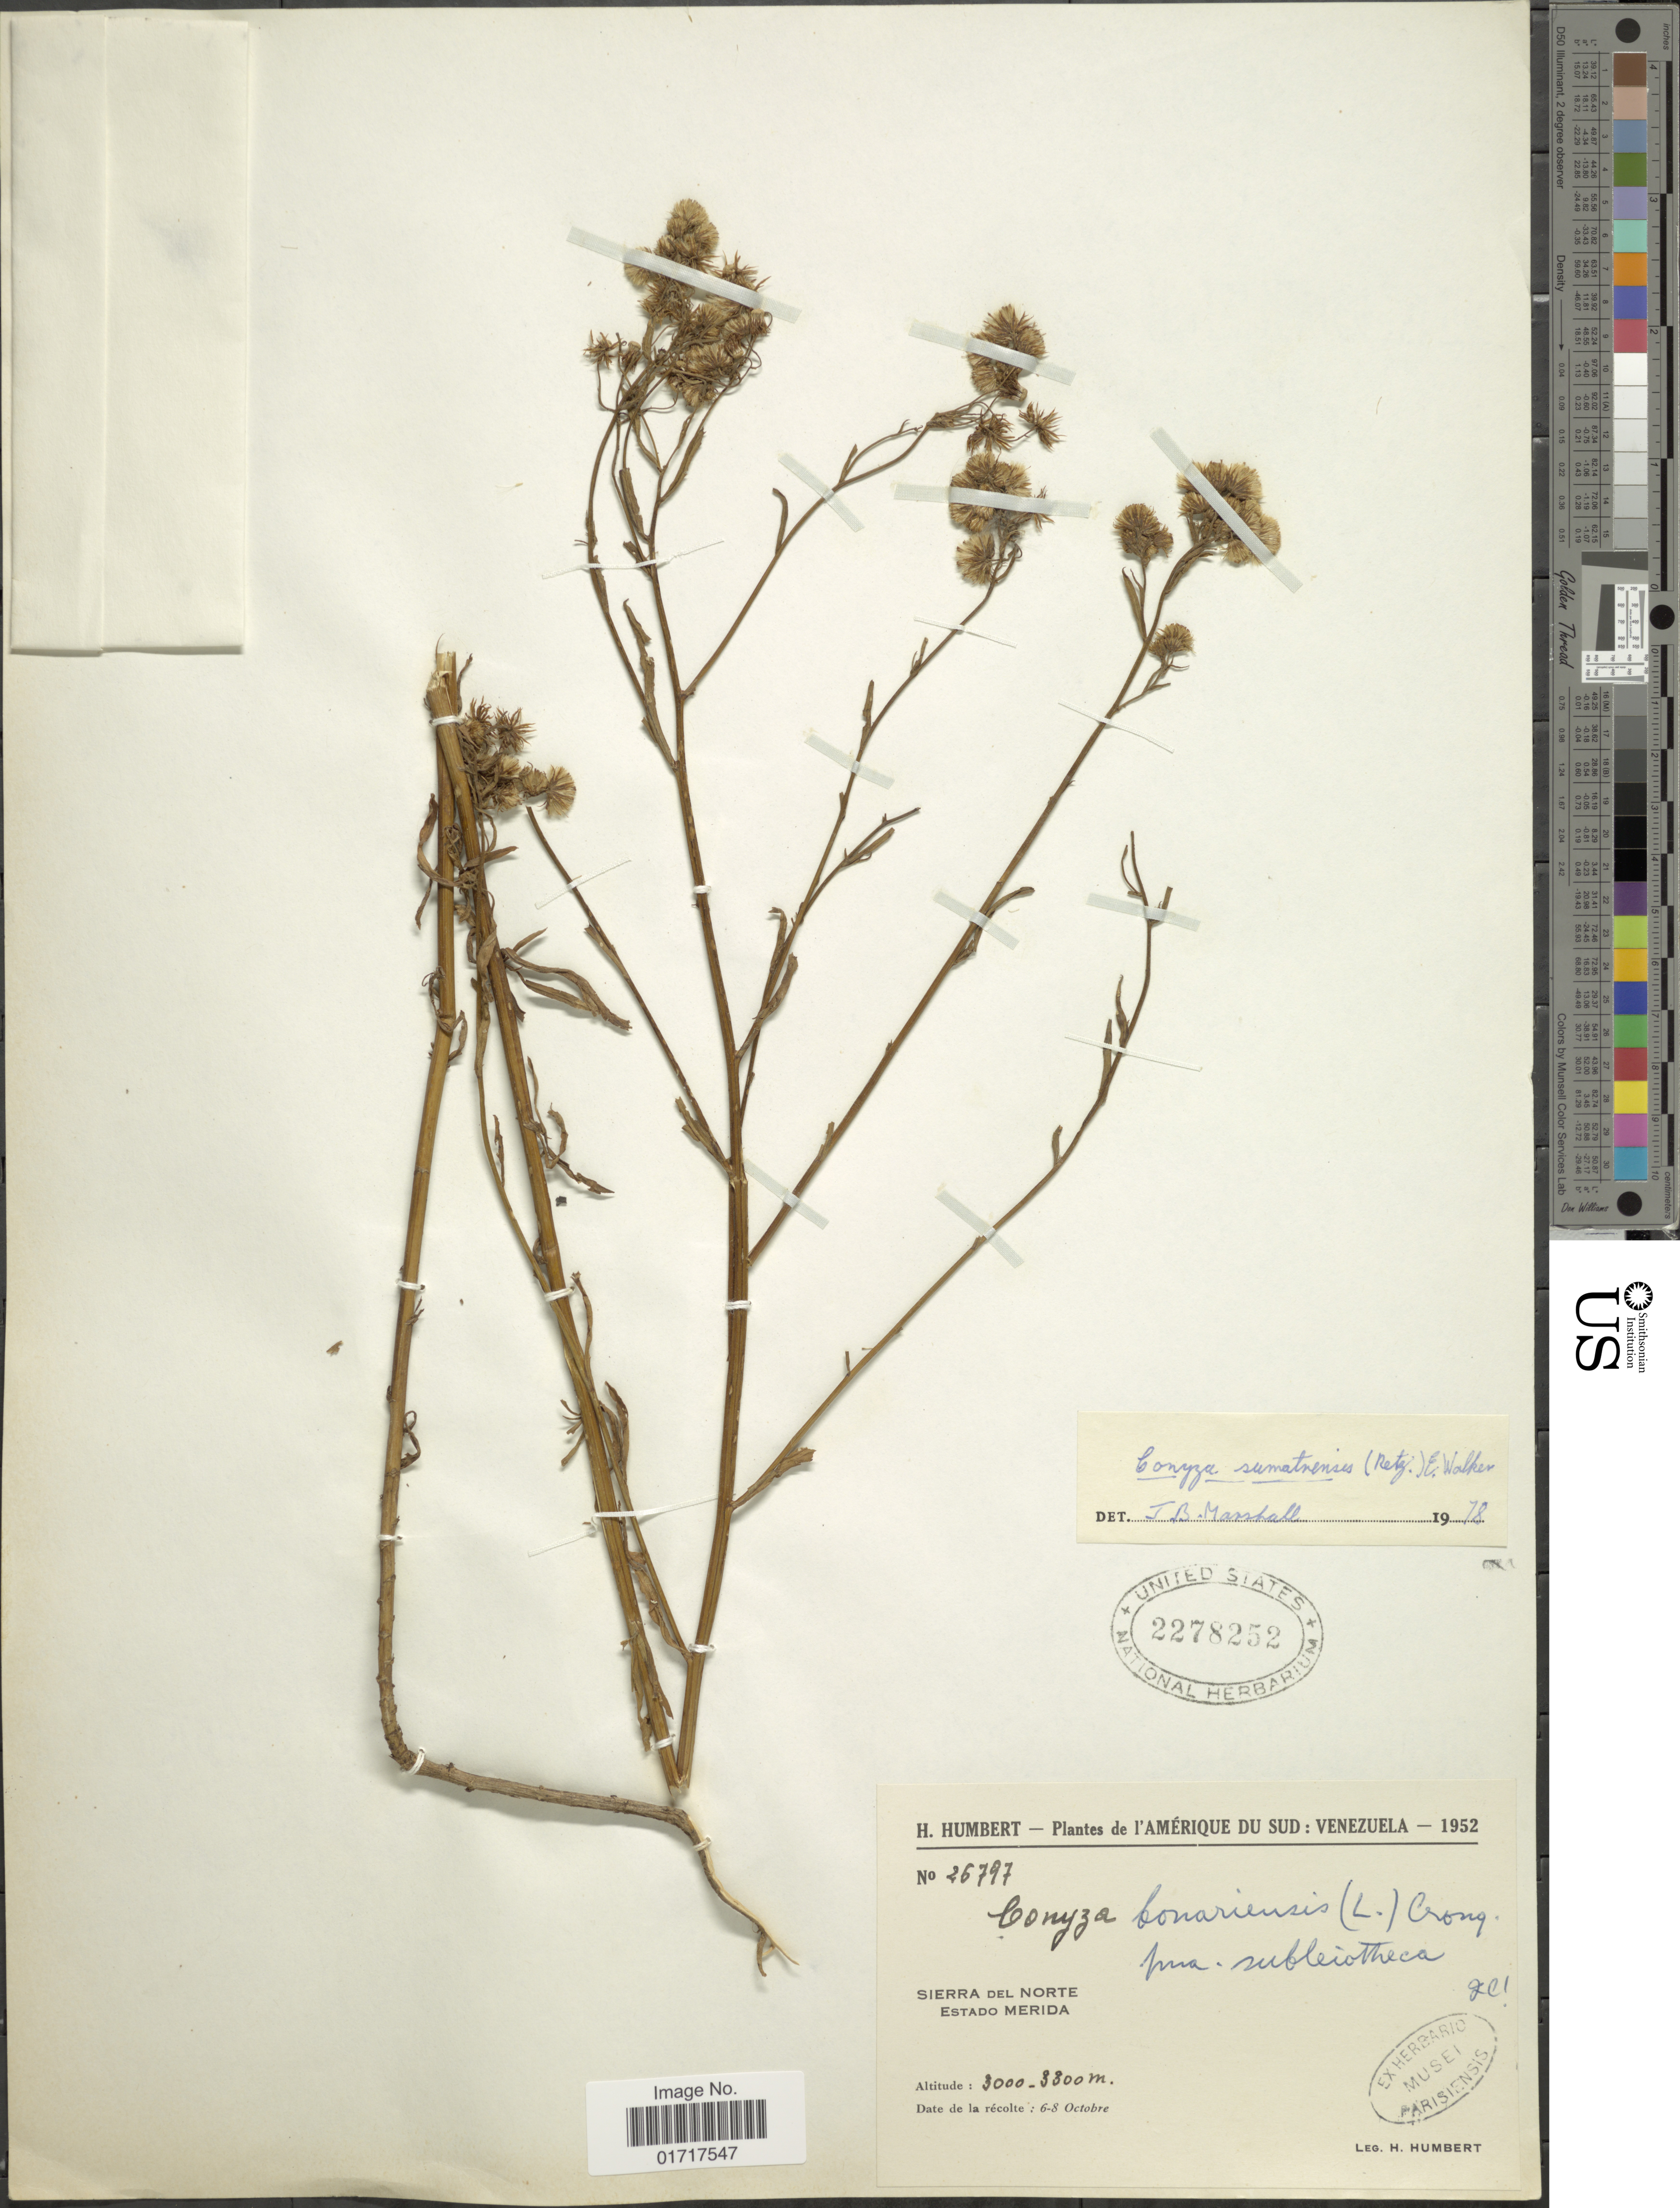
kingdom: Plantae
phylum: Tracheophyta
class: Magnoliopsida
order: Asterales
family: Asteraceae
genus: Conyza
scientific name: Conyza sumatrensis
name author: (Retz.) E. Walker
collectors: H. Humbert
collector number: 26797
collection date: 1952-10-06/1952-10-08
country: Venezuela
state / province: Mérida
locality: Sierra del Norte, Estado Merida.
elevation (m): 3000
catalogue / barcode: US 2278252